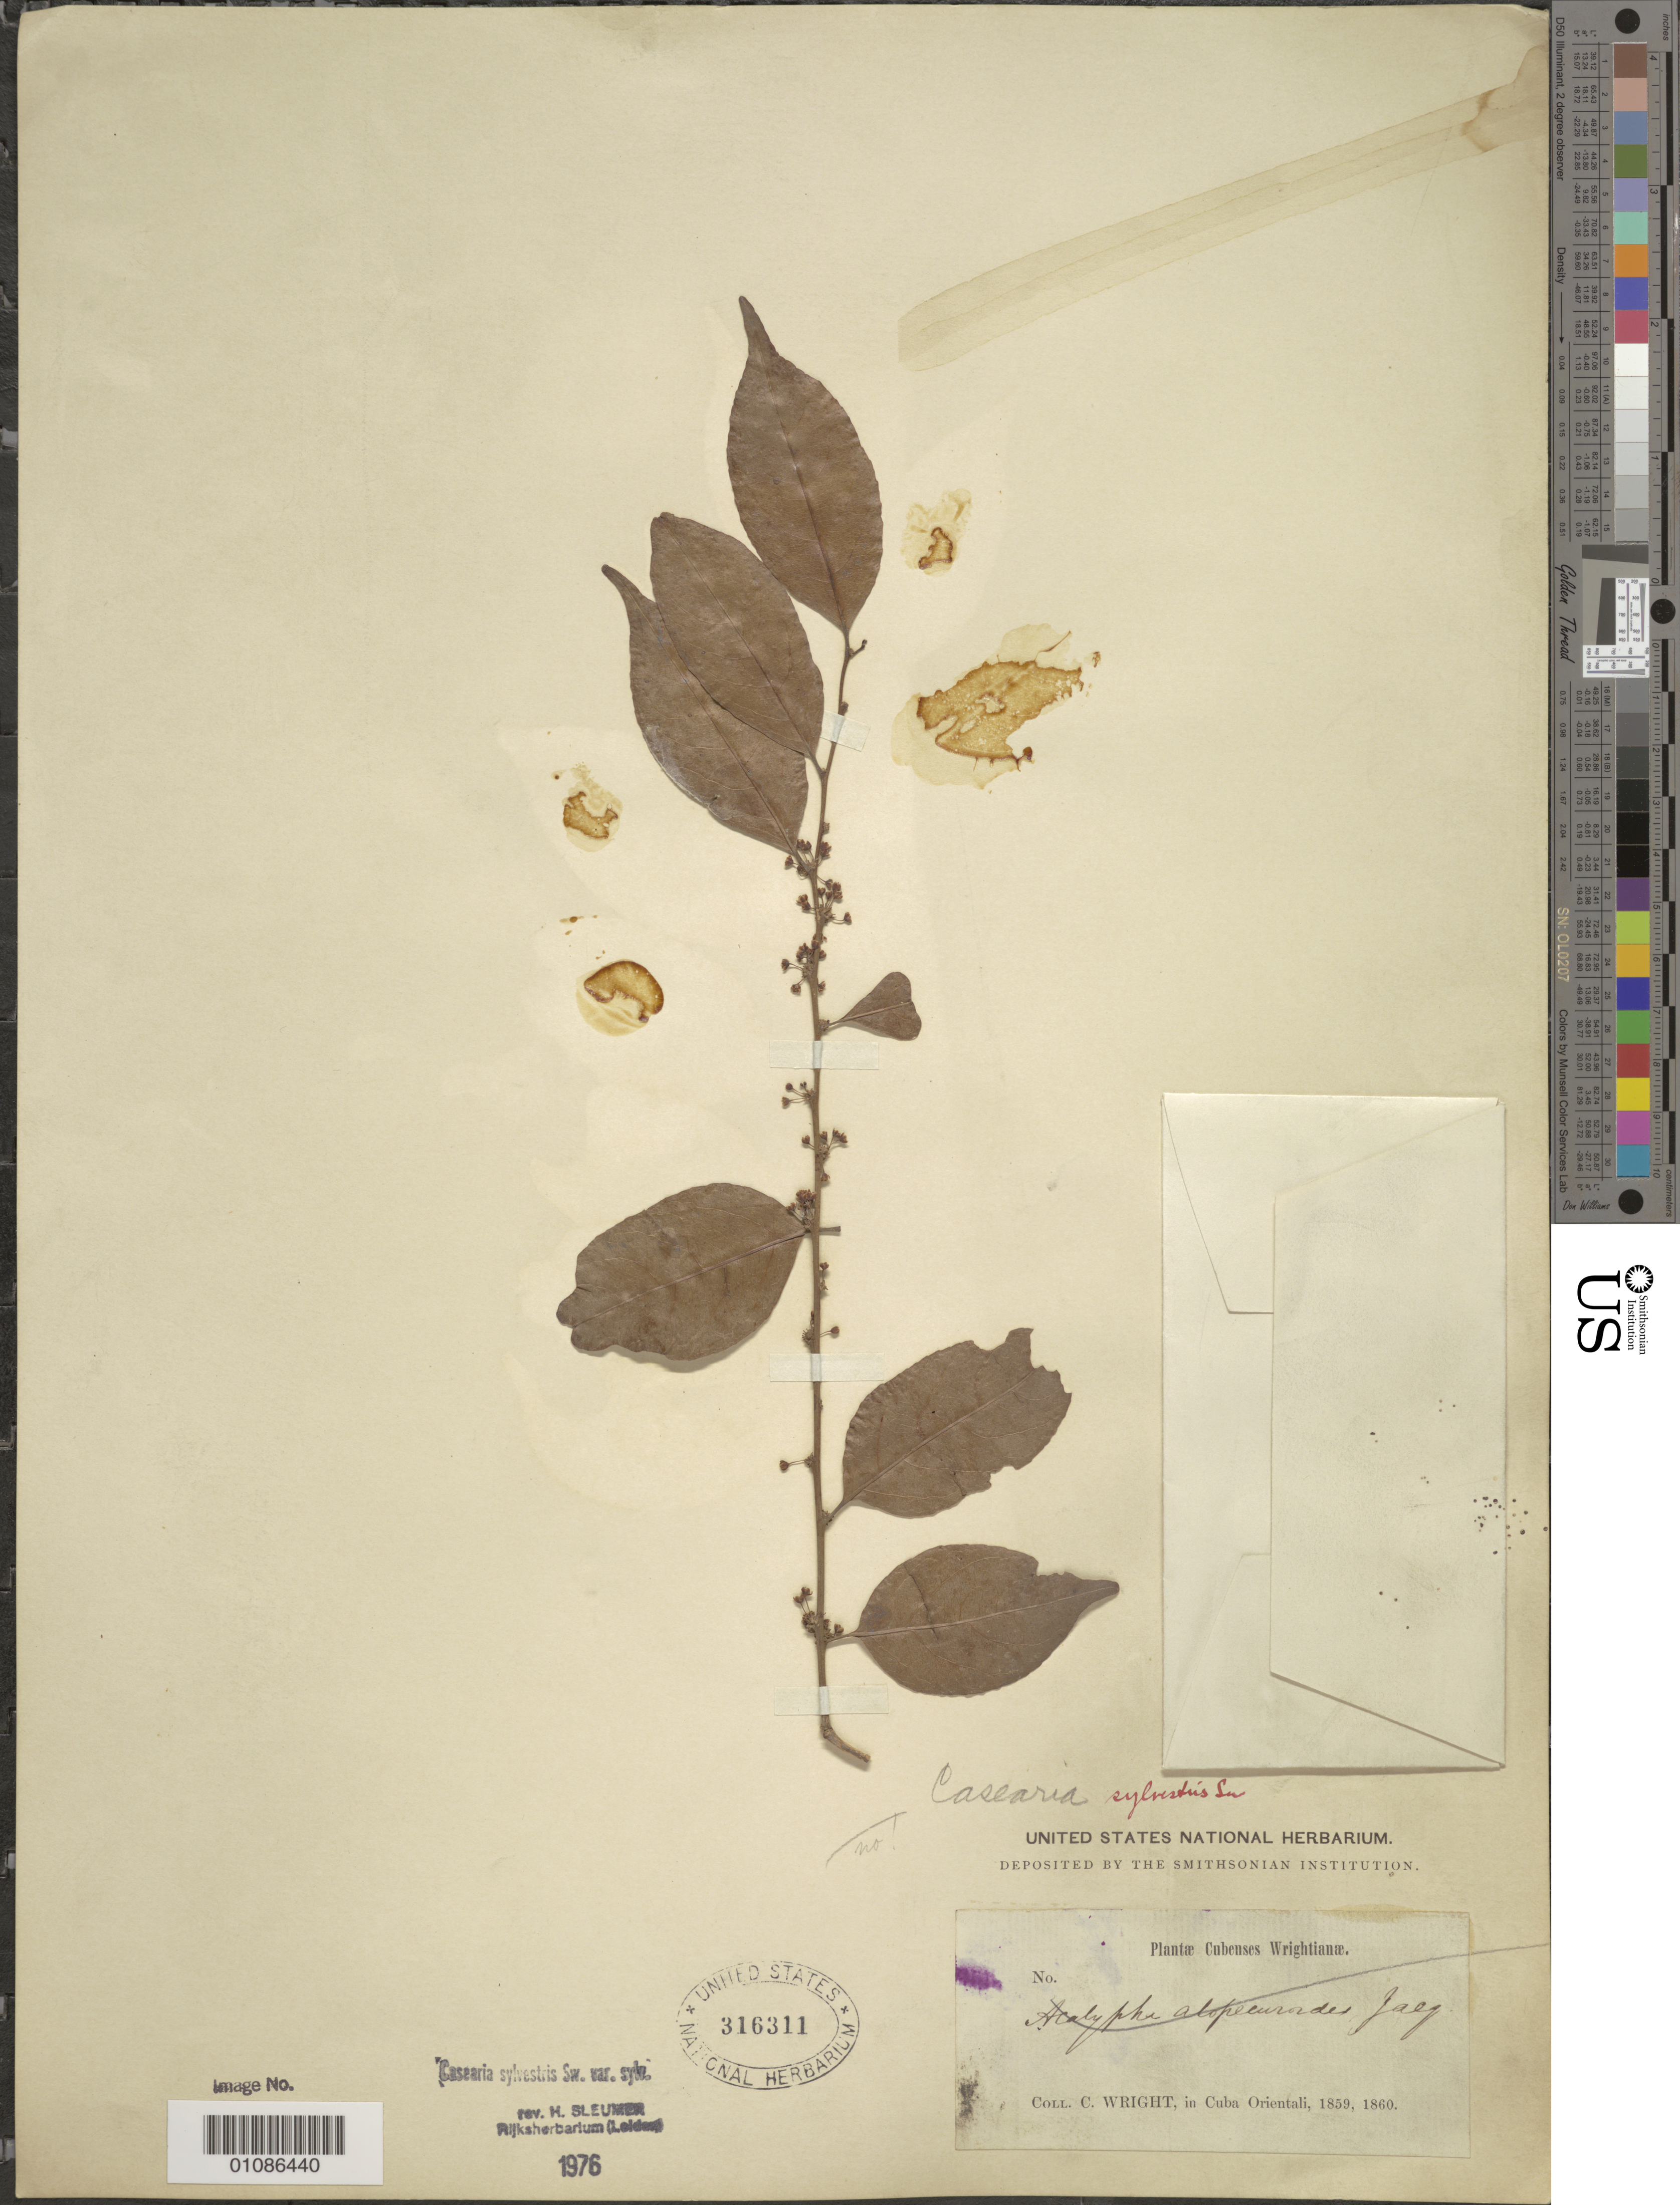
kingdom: Plantae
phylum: Tracheophyta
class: Magnoliopsida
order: Malpighiales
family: Salicaceae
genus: Casearia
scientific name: Casearia sylvestris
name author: Sw.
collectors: C. Wright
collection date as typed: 1859 and -- --- 1860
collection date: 1859,1860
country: Cuba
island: Cuba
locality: Oriente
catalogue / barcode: US 316311